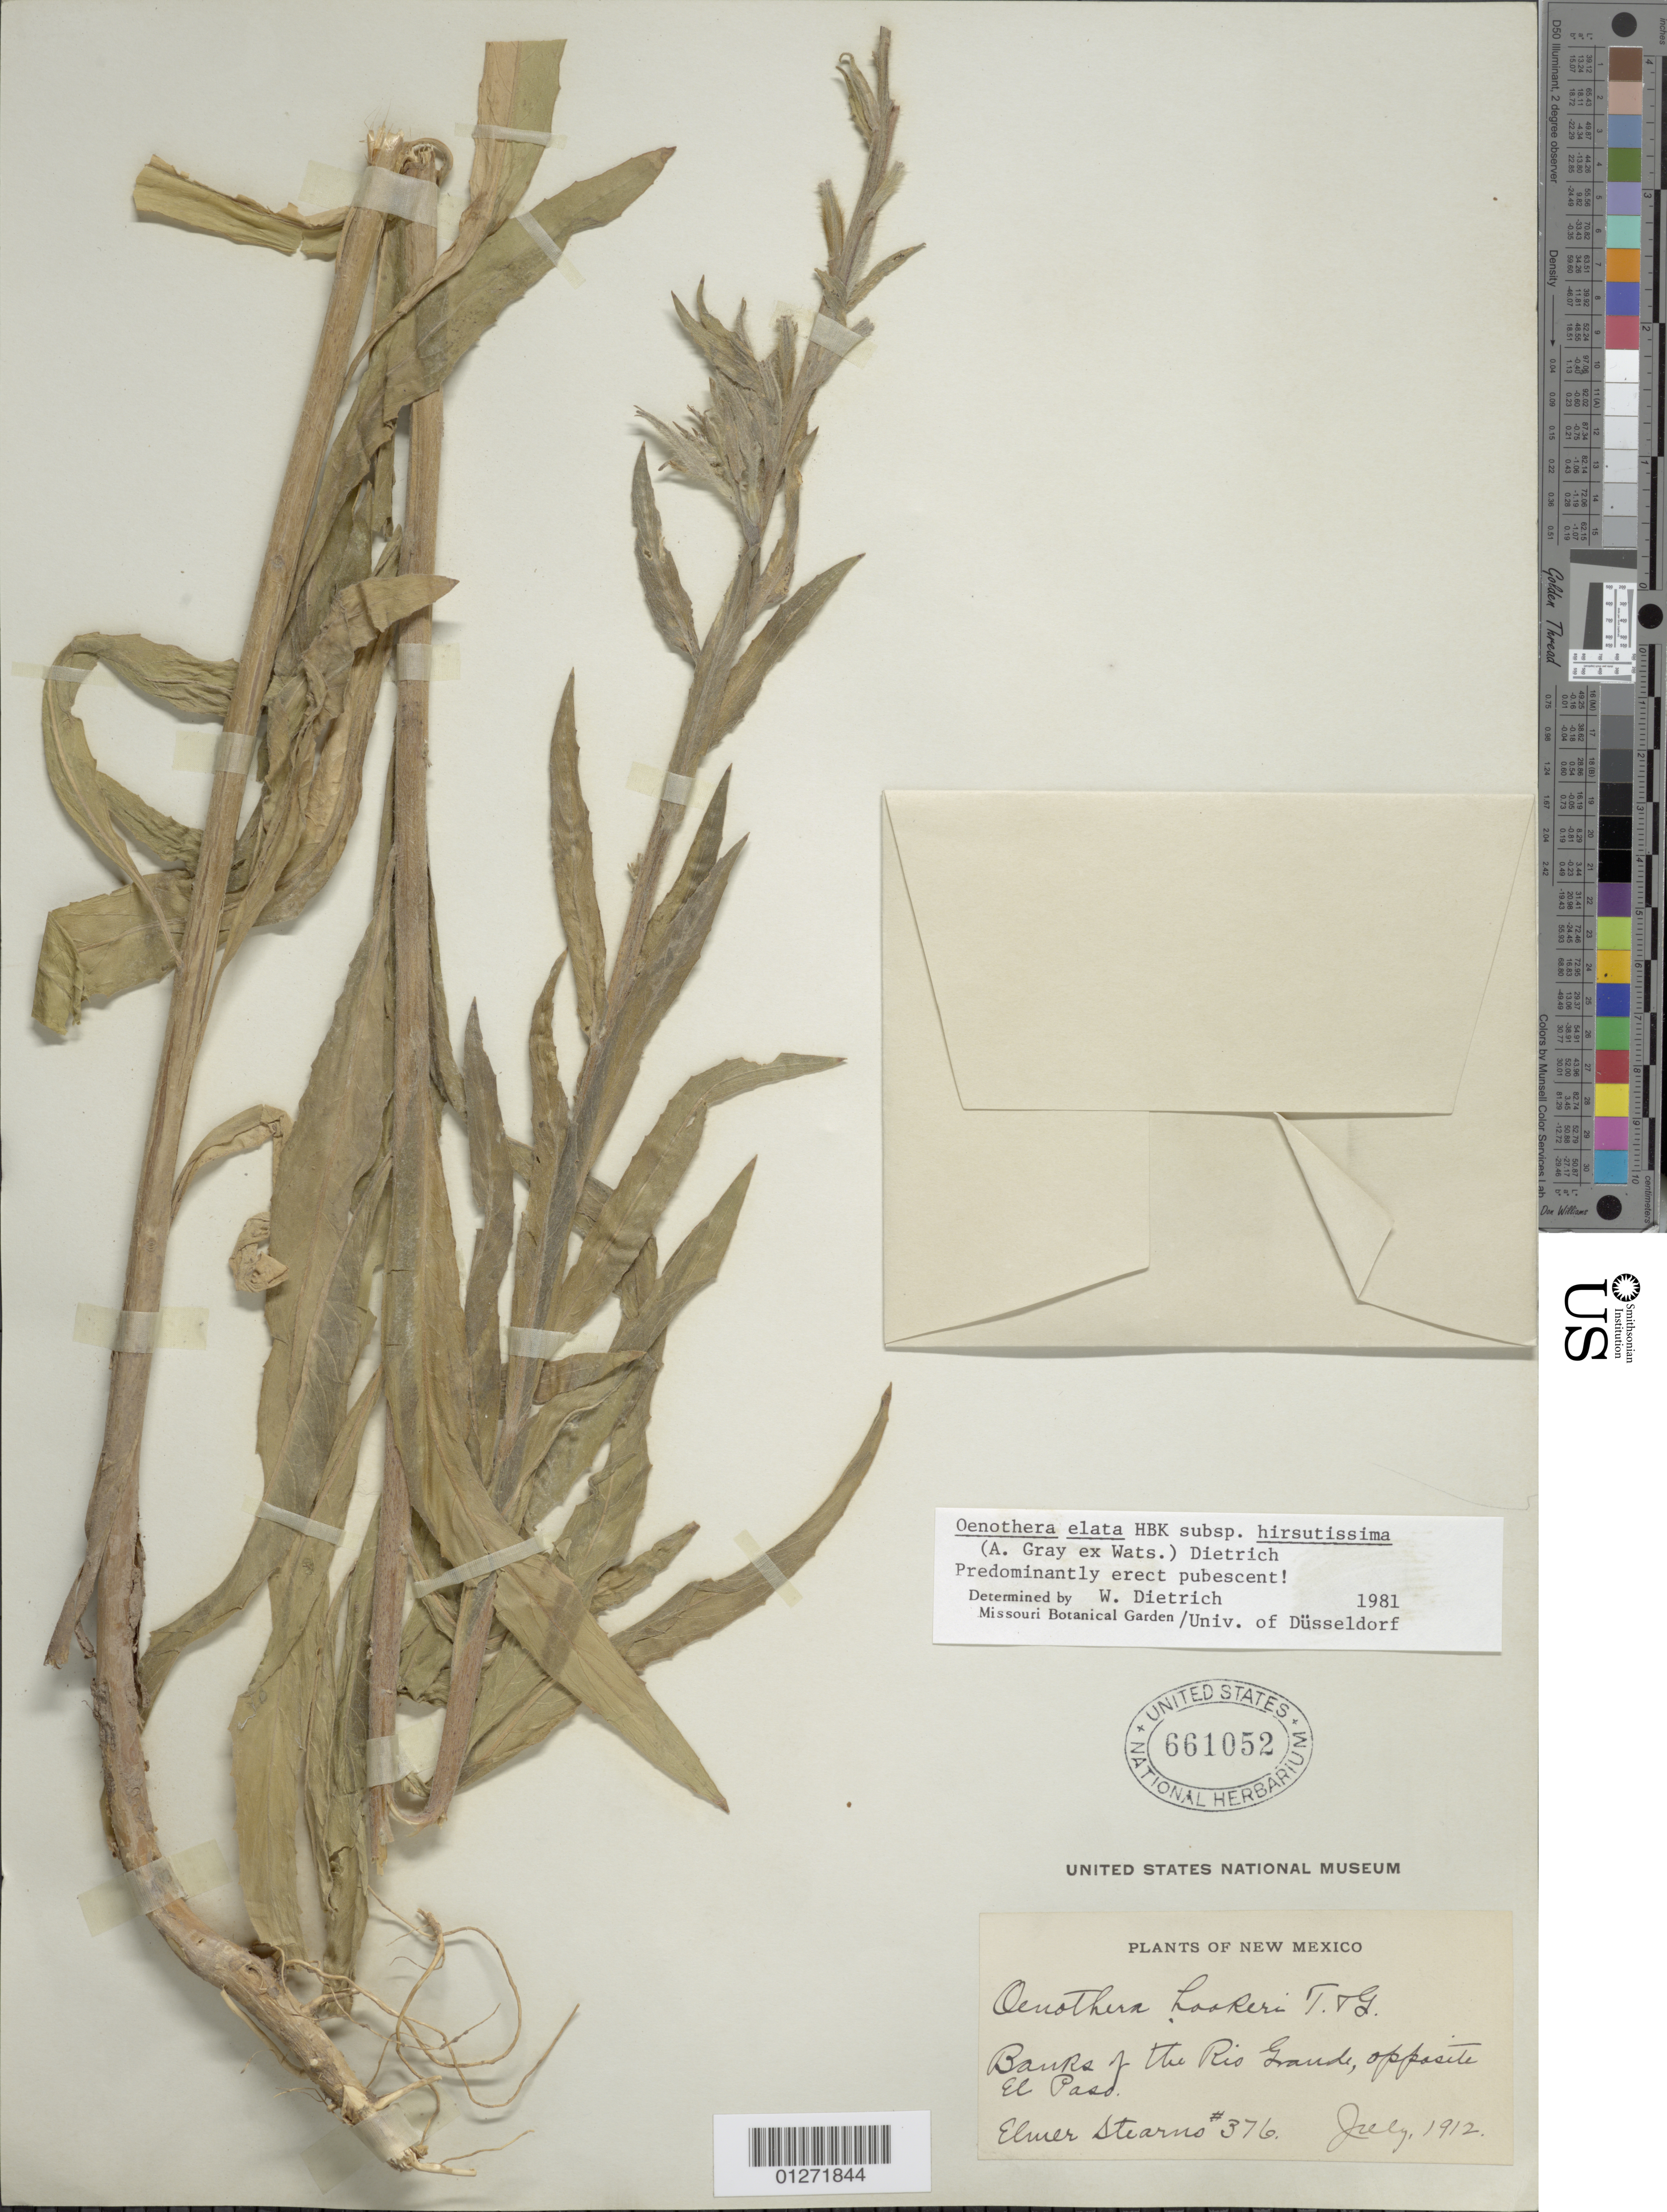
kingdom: Plantae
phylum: Tracheophyta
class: Magnoliopsida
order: Myrtales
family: Onagraceae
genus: Oenothera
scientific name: Oenothera elata subsp. hirsutissima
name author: (A. Gray ex S. Watson) W. Dietr.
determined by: Dietrich, W.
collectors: E. Stearns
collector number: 376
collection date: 1912-07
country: United States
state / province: Texas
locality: Banks of the Rio Grande, opposite El Paso.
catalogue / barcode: US 661052